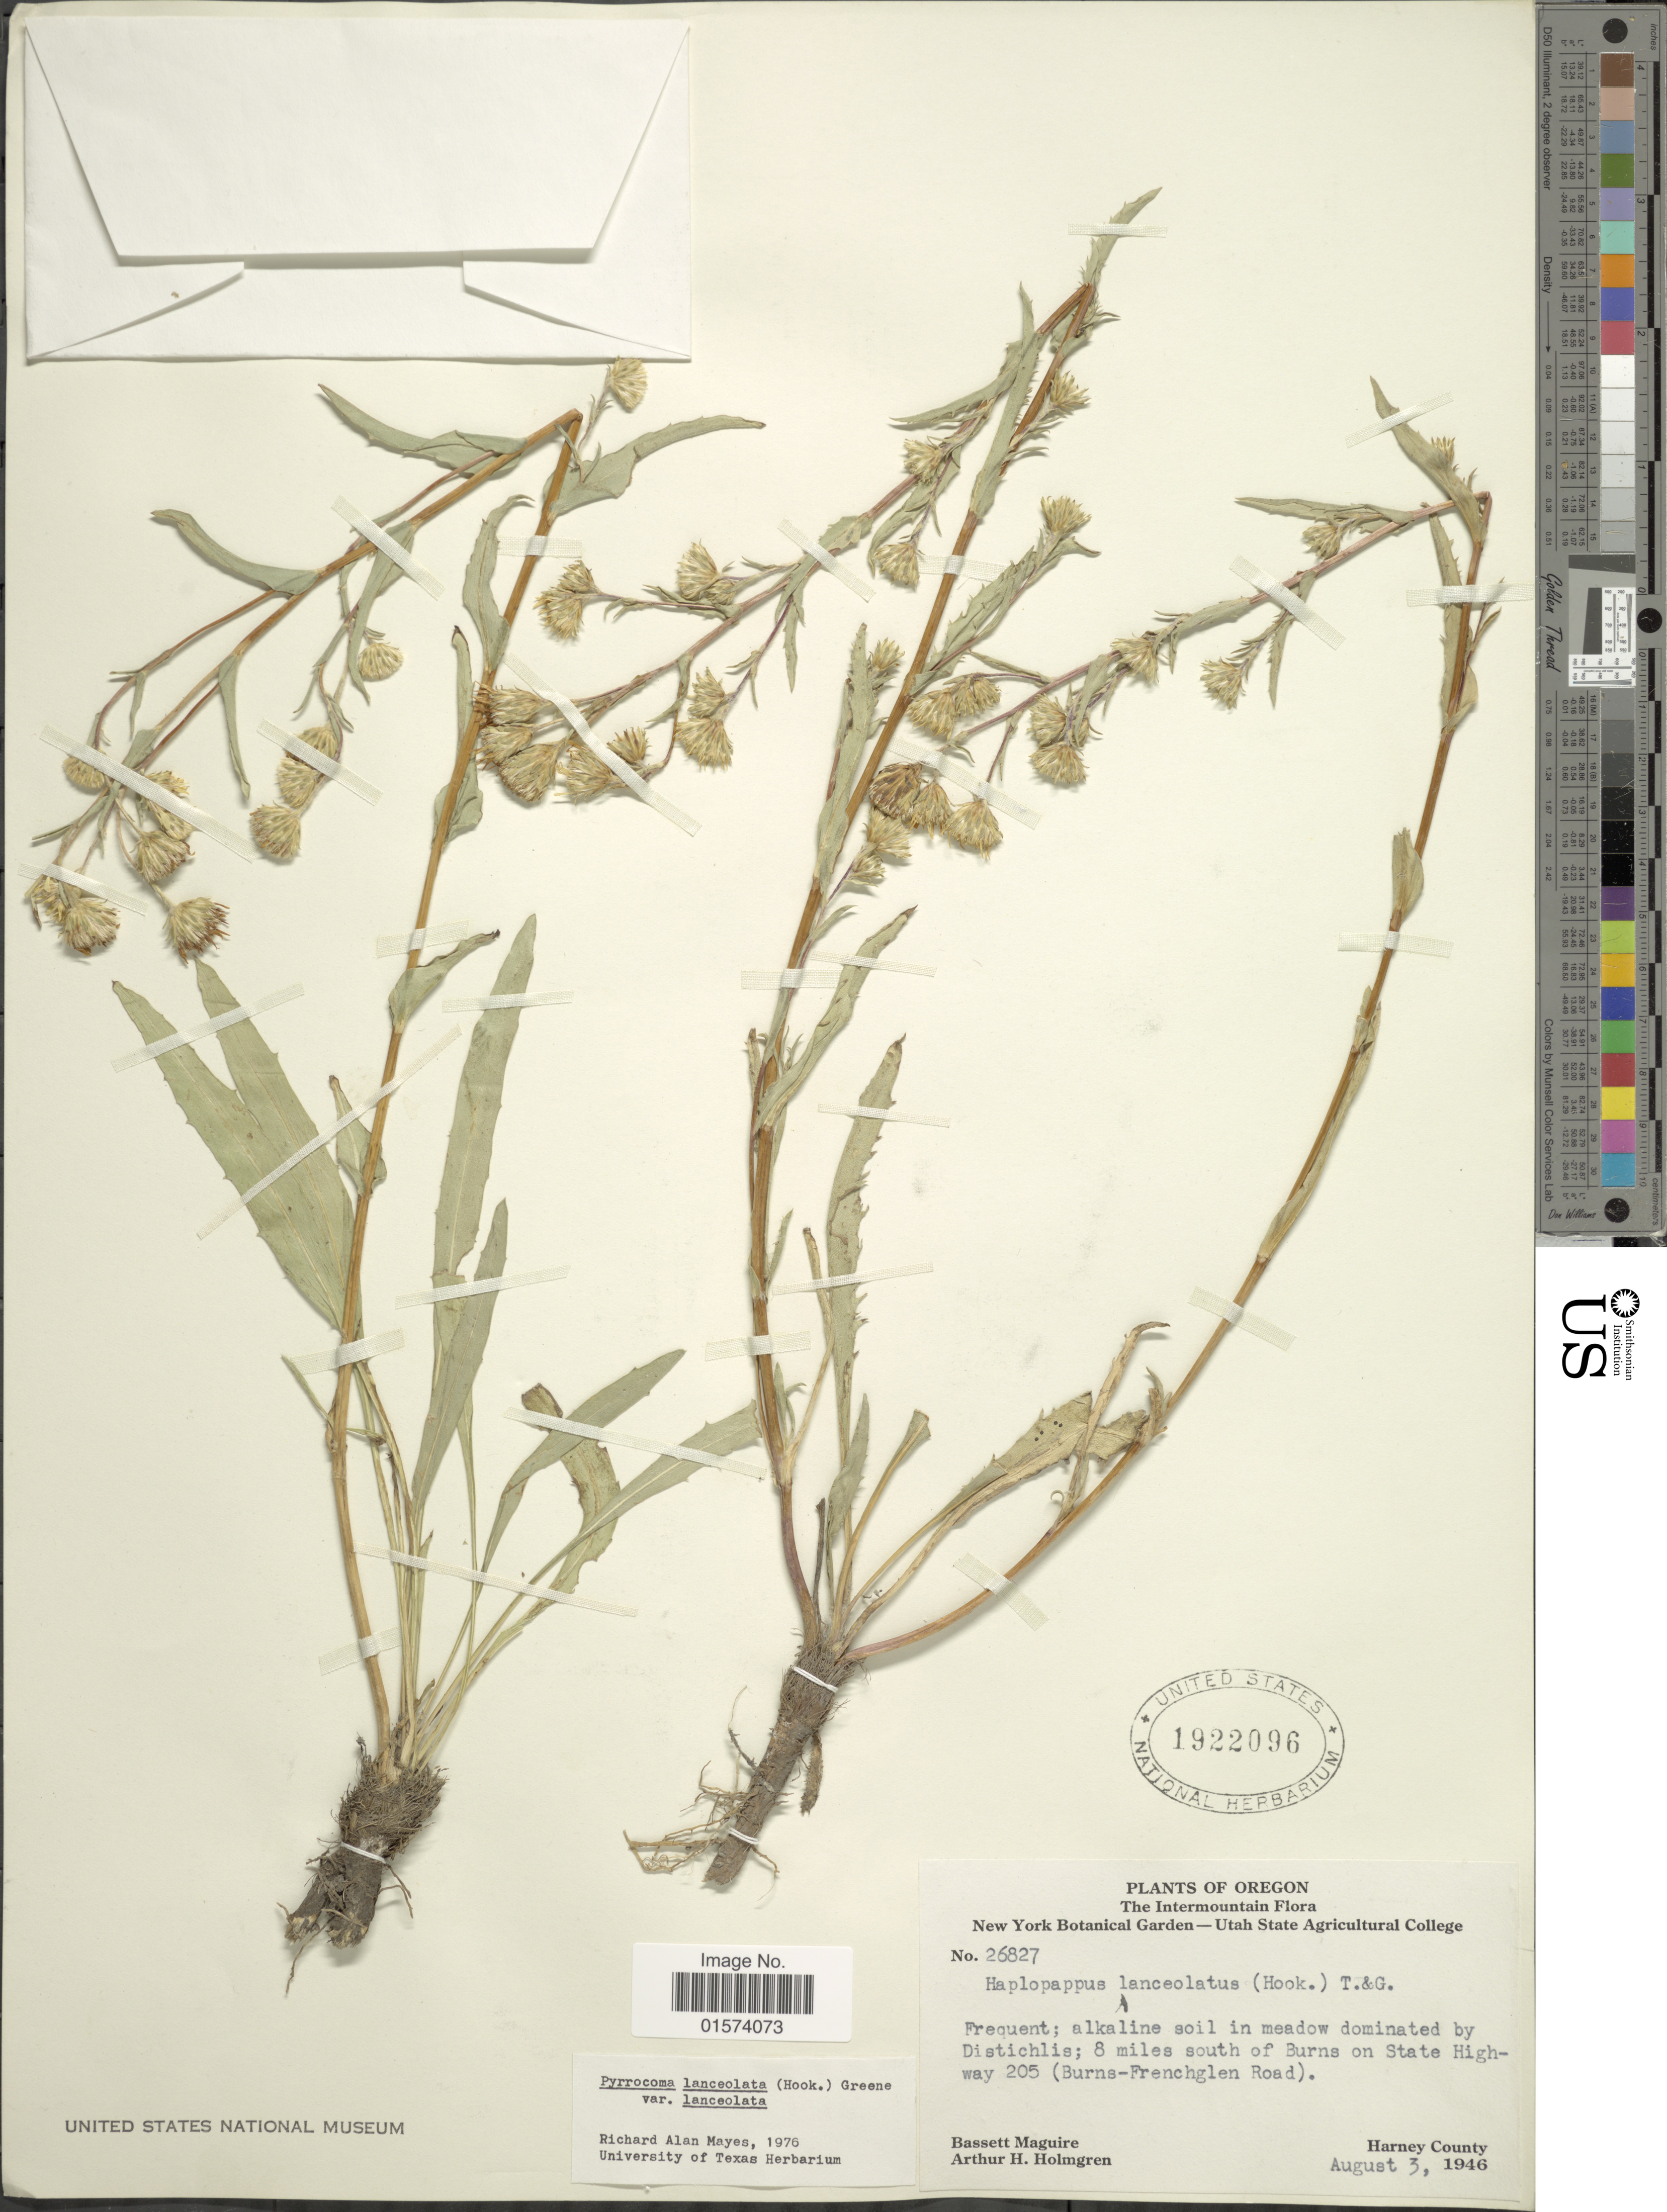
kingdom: Plantae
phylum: Tracheophyta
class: Magnoliopsida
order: Asterales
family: Asteraceae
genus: Pyrrocoma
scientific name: Pyrrocoma lanceolata var. lanceolata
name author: (Hook.) Greene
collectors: B. Maguire & A. H. Holmgren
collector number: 26827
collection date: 1946-08-03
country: United States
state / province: Oregon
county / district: Harney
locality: Intermountain, alkaline soil in meadow, 8 miles south of Burns on State Highway 205 (Burn-Frencgglen Road), Harney County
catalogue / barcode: US 1922096